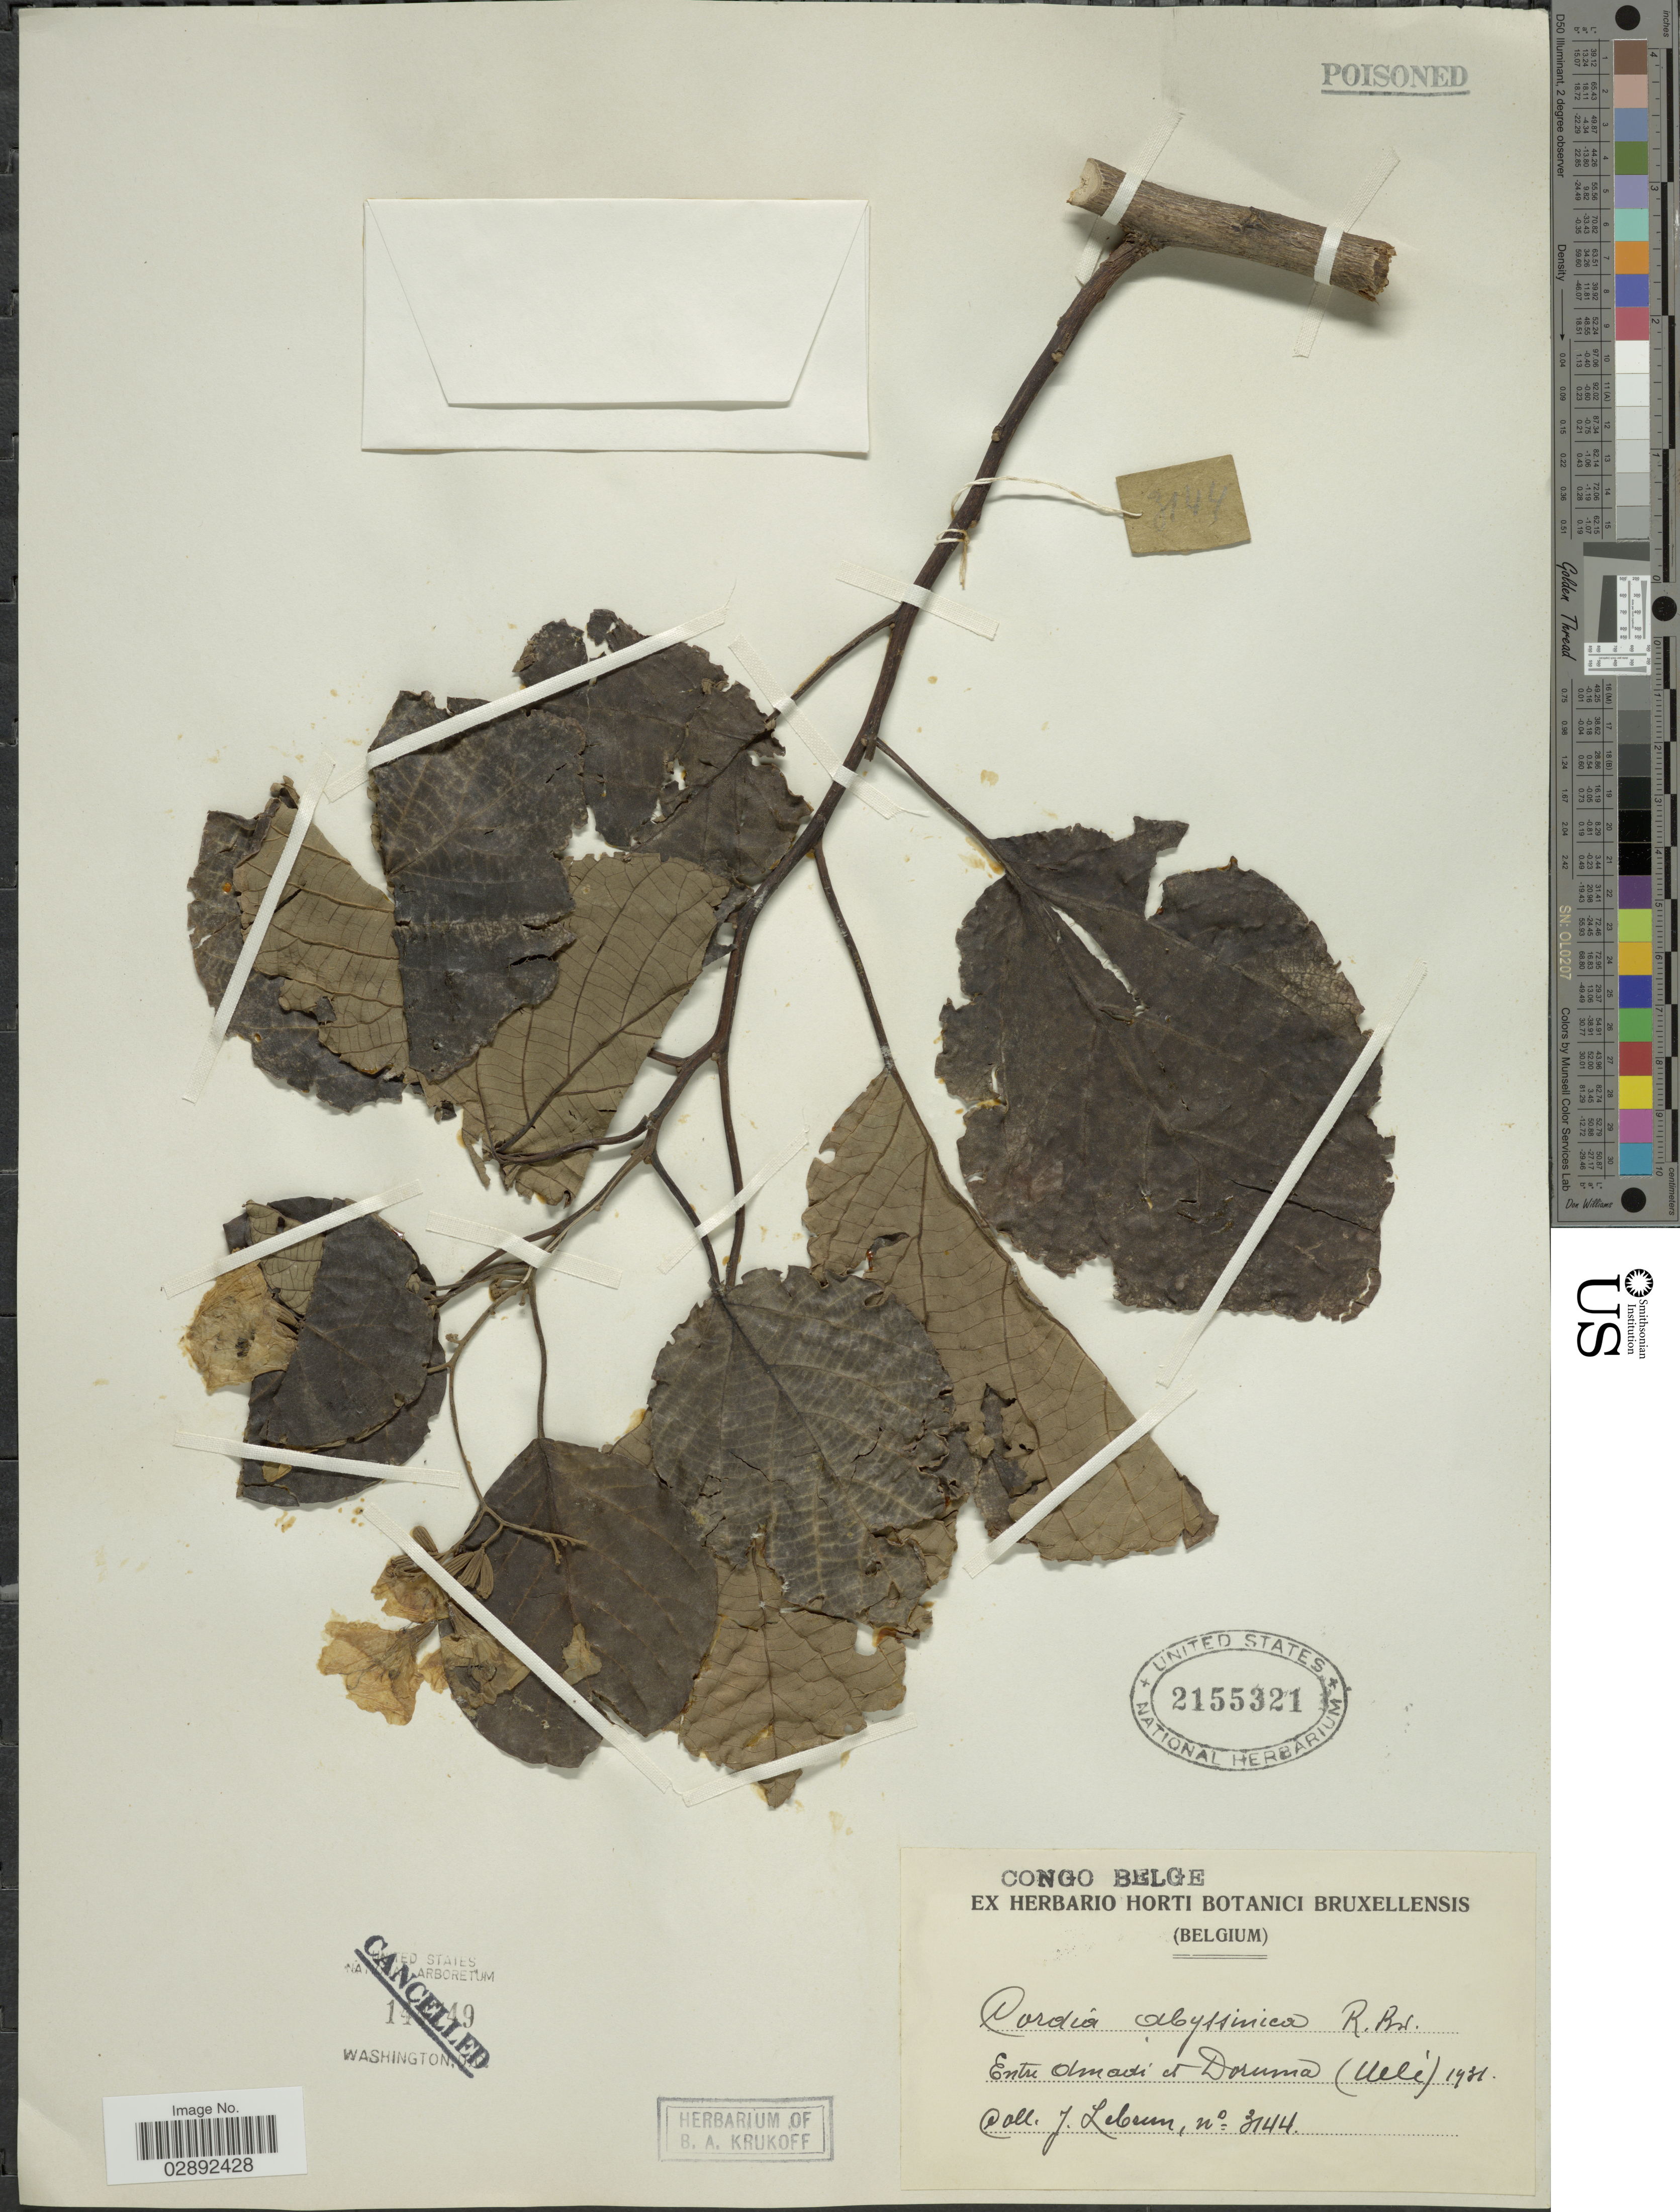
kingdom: Plantae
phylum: Tracheophyta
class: Magnoliopsida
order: Boraginales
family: Cordiaceae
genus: Cordia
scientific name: Cordia africana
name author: Lam.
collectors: J. A. Lebrun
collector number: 3144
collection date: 1931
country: Congo, Democratic Republic of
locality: Congo Belge. Entre Amadi et Doruma (Uelé).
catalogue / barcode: US 2155321